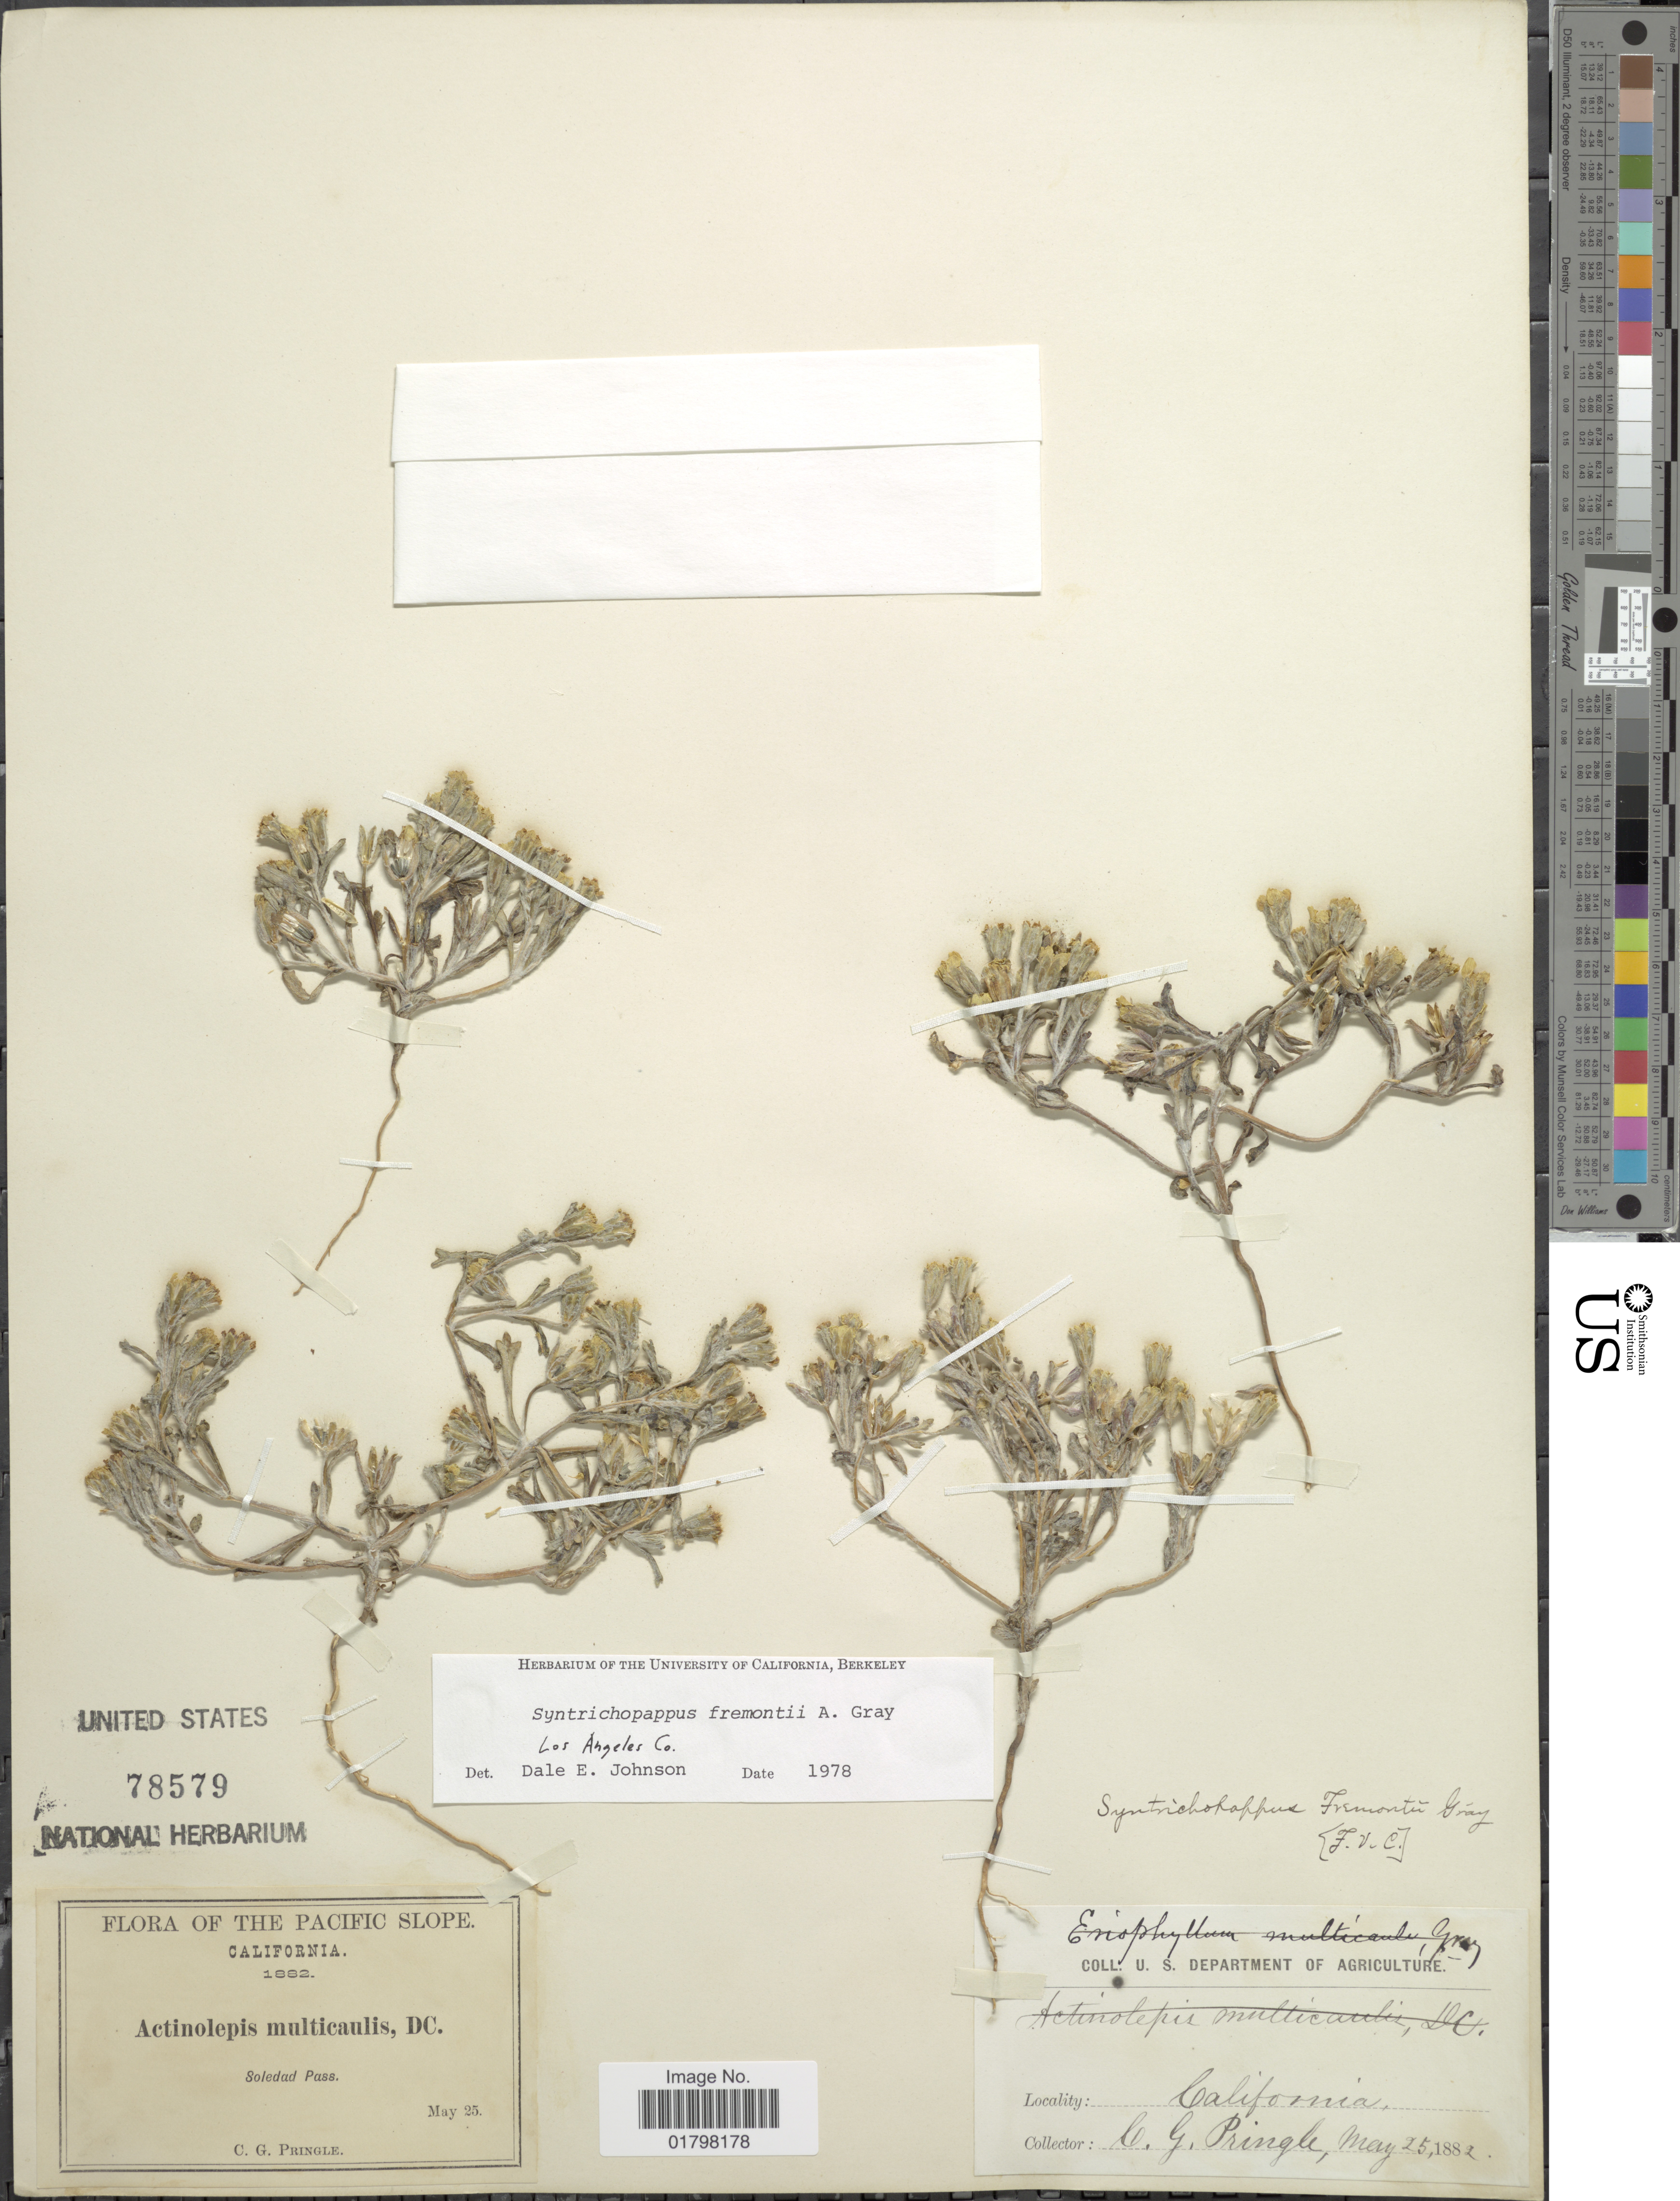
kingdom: Plantae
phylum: Tracheophyta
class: Magnoliopsida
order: Asterales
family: Asteraceae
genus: Syntrichopappus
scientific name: Syntrichopappus fremontii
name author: A. Gray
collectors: C. G. Pringle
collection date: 1882-05-25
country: United States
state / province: California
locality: Pacific Slope. California. Soledad Pass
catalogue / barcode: US 78579